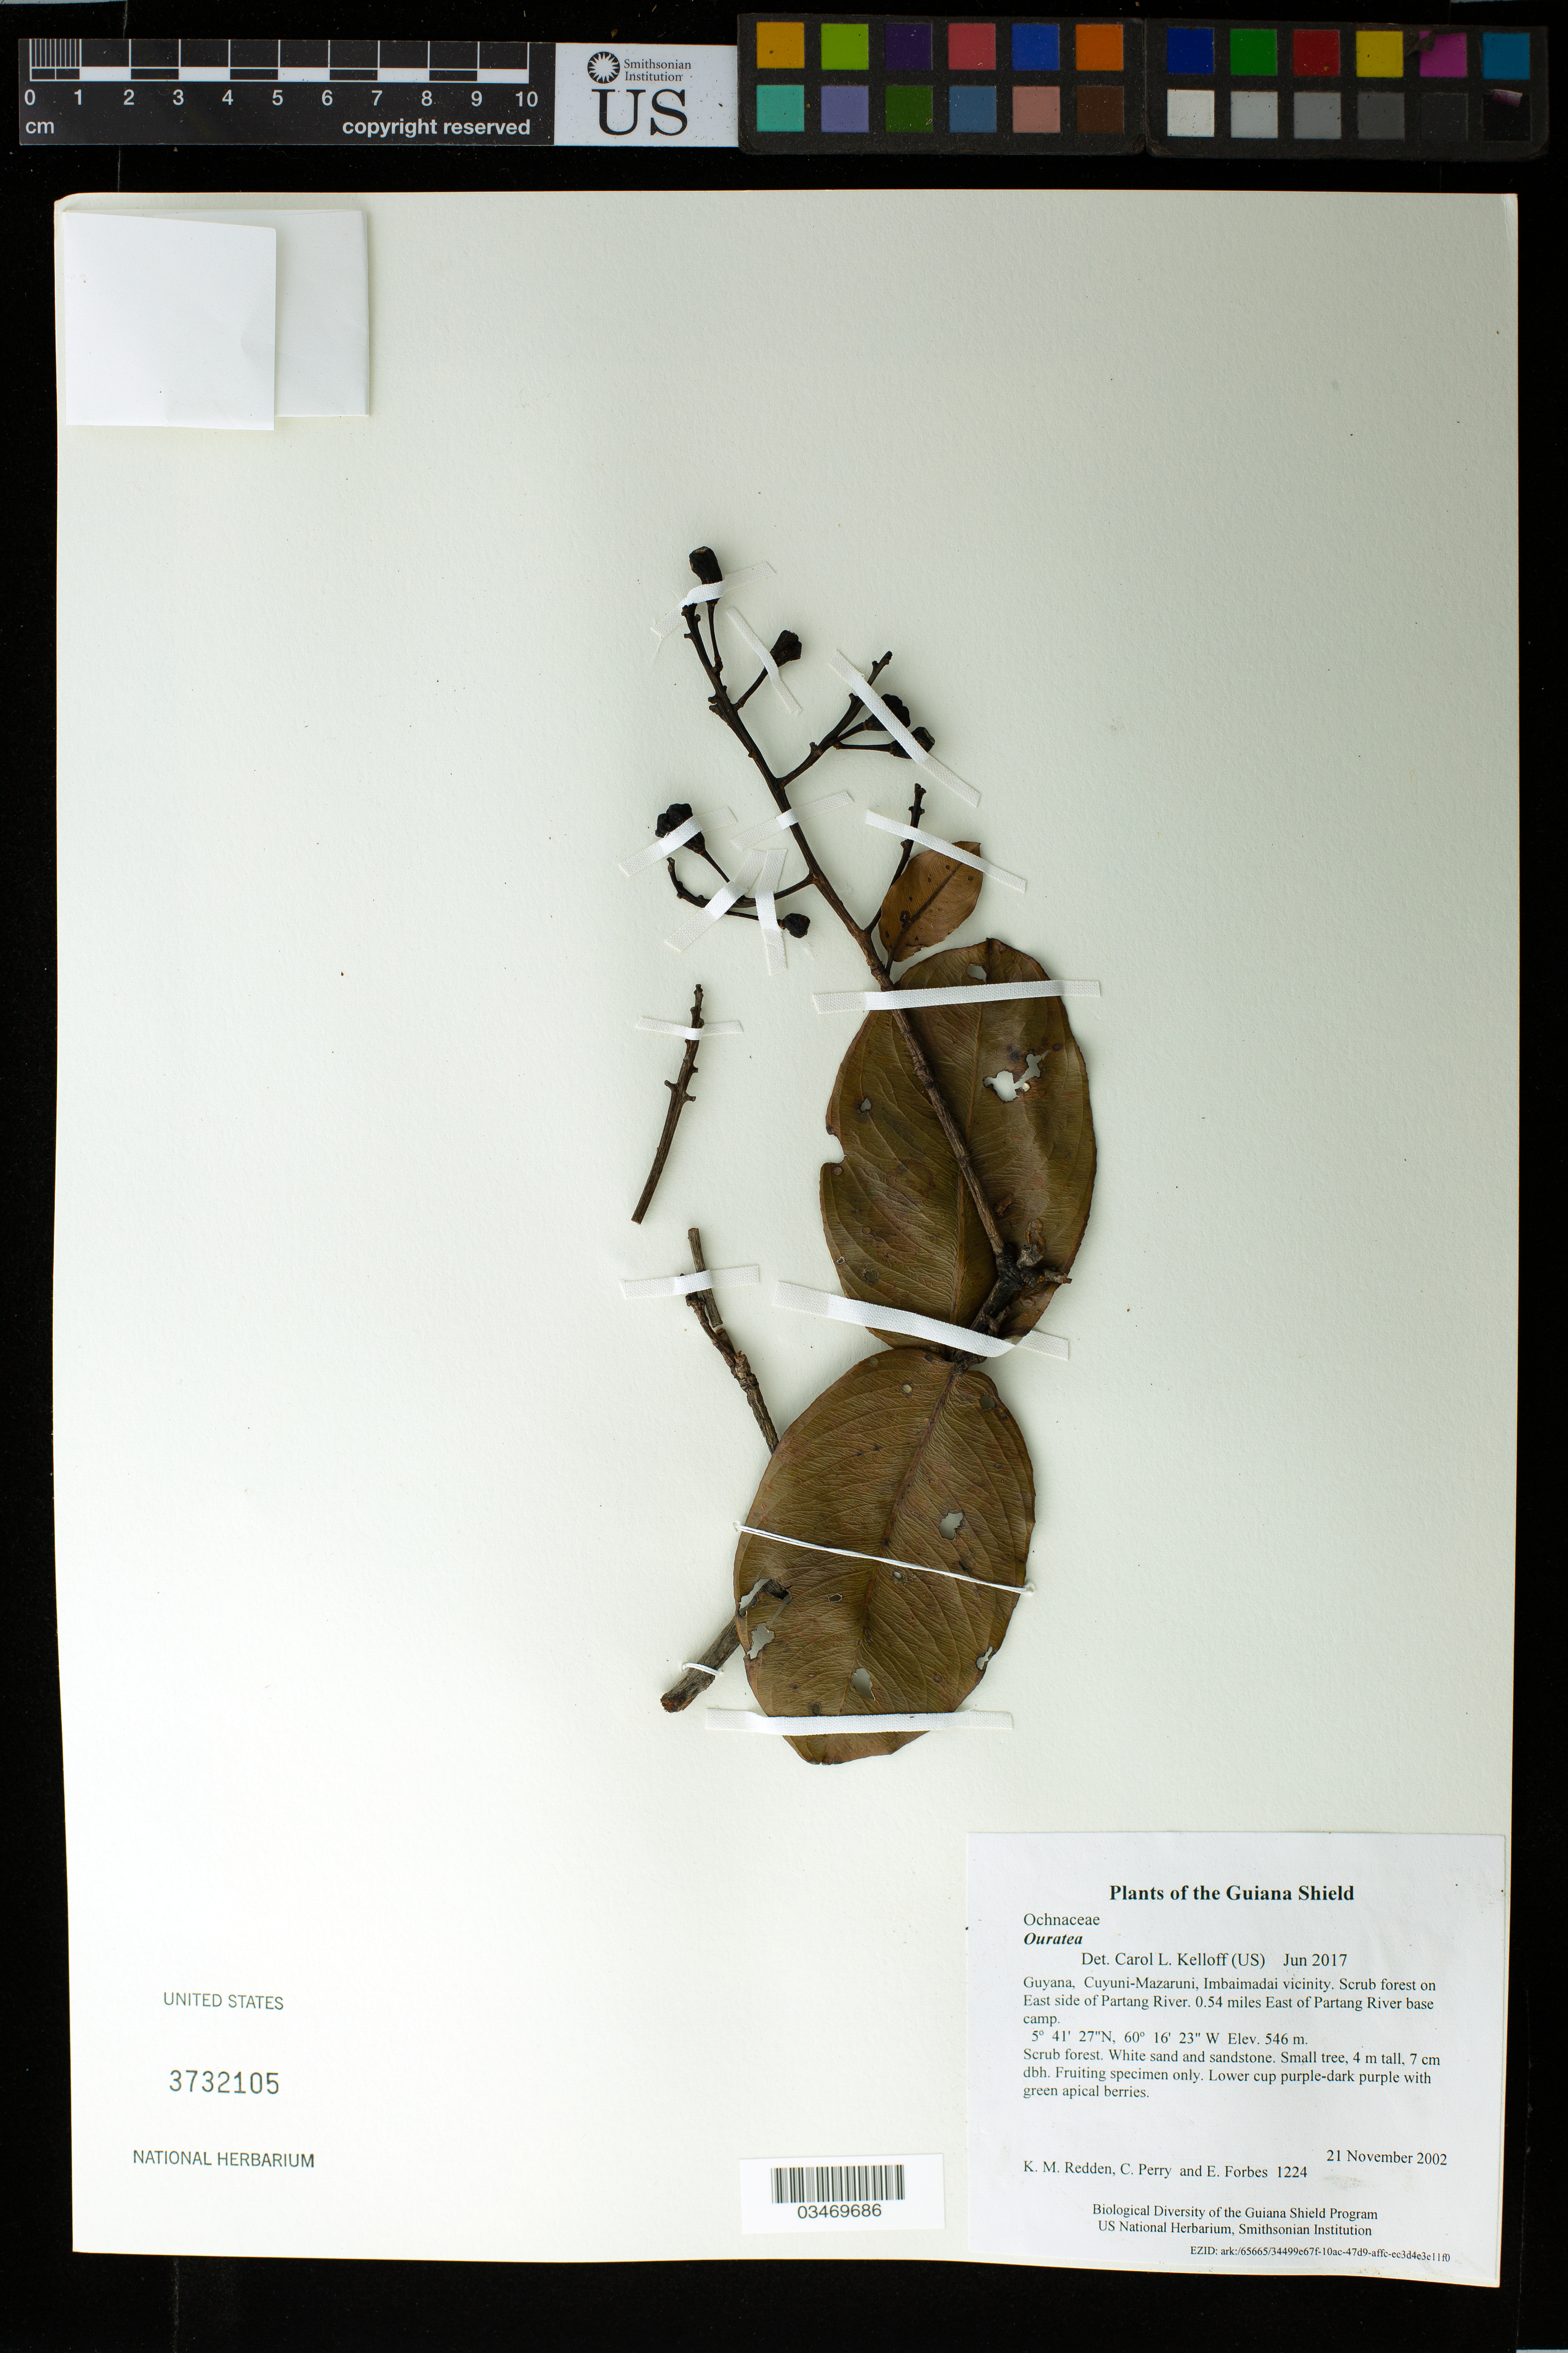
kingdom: Plantae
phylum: Tracheophyta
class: Magnoliopsida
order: Malpighiales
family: Ochnaceae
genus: Ouratea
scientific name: Ouratea sp.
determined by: Kelloff, Carol L., (US), Smithsonian Institution - National Museum of Natural History (UNITED STATES)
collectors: K. M. Redden, C. Perry & E. Forbes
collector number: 1224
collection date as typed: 21 November 2002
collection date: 2002-11-21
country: Guyana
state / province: Cuyuni-Mazaruni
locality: Imbaimadai vicinity. Scrub forest on East side of Partang River. 0.54 miles East of Partang River base camp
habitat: Scrub forest. White sand and sandstone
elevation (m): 546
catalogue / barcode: US 3732105